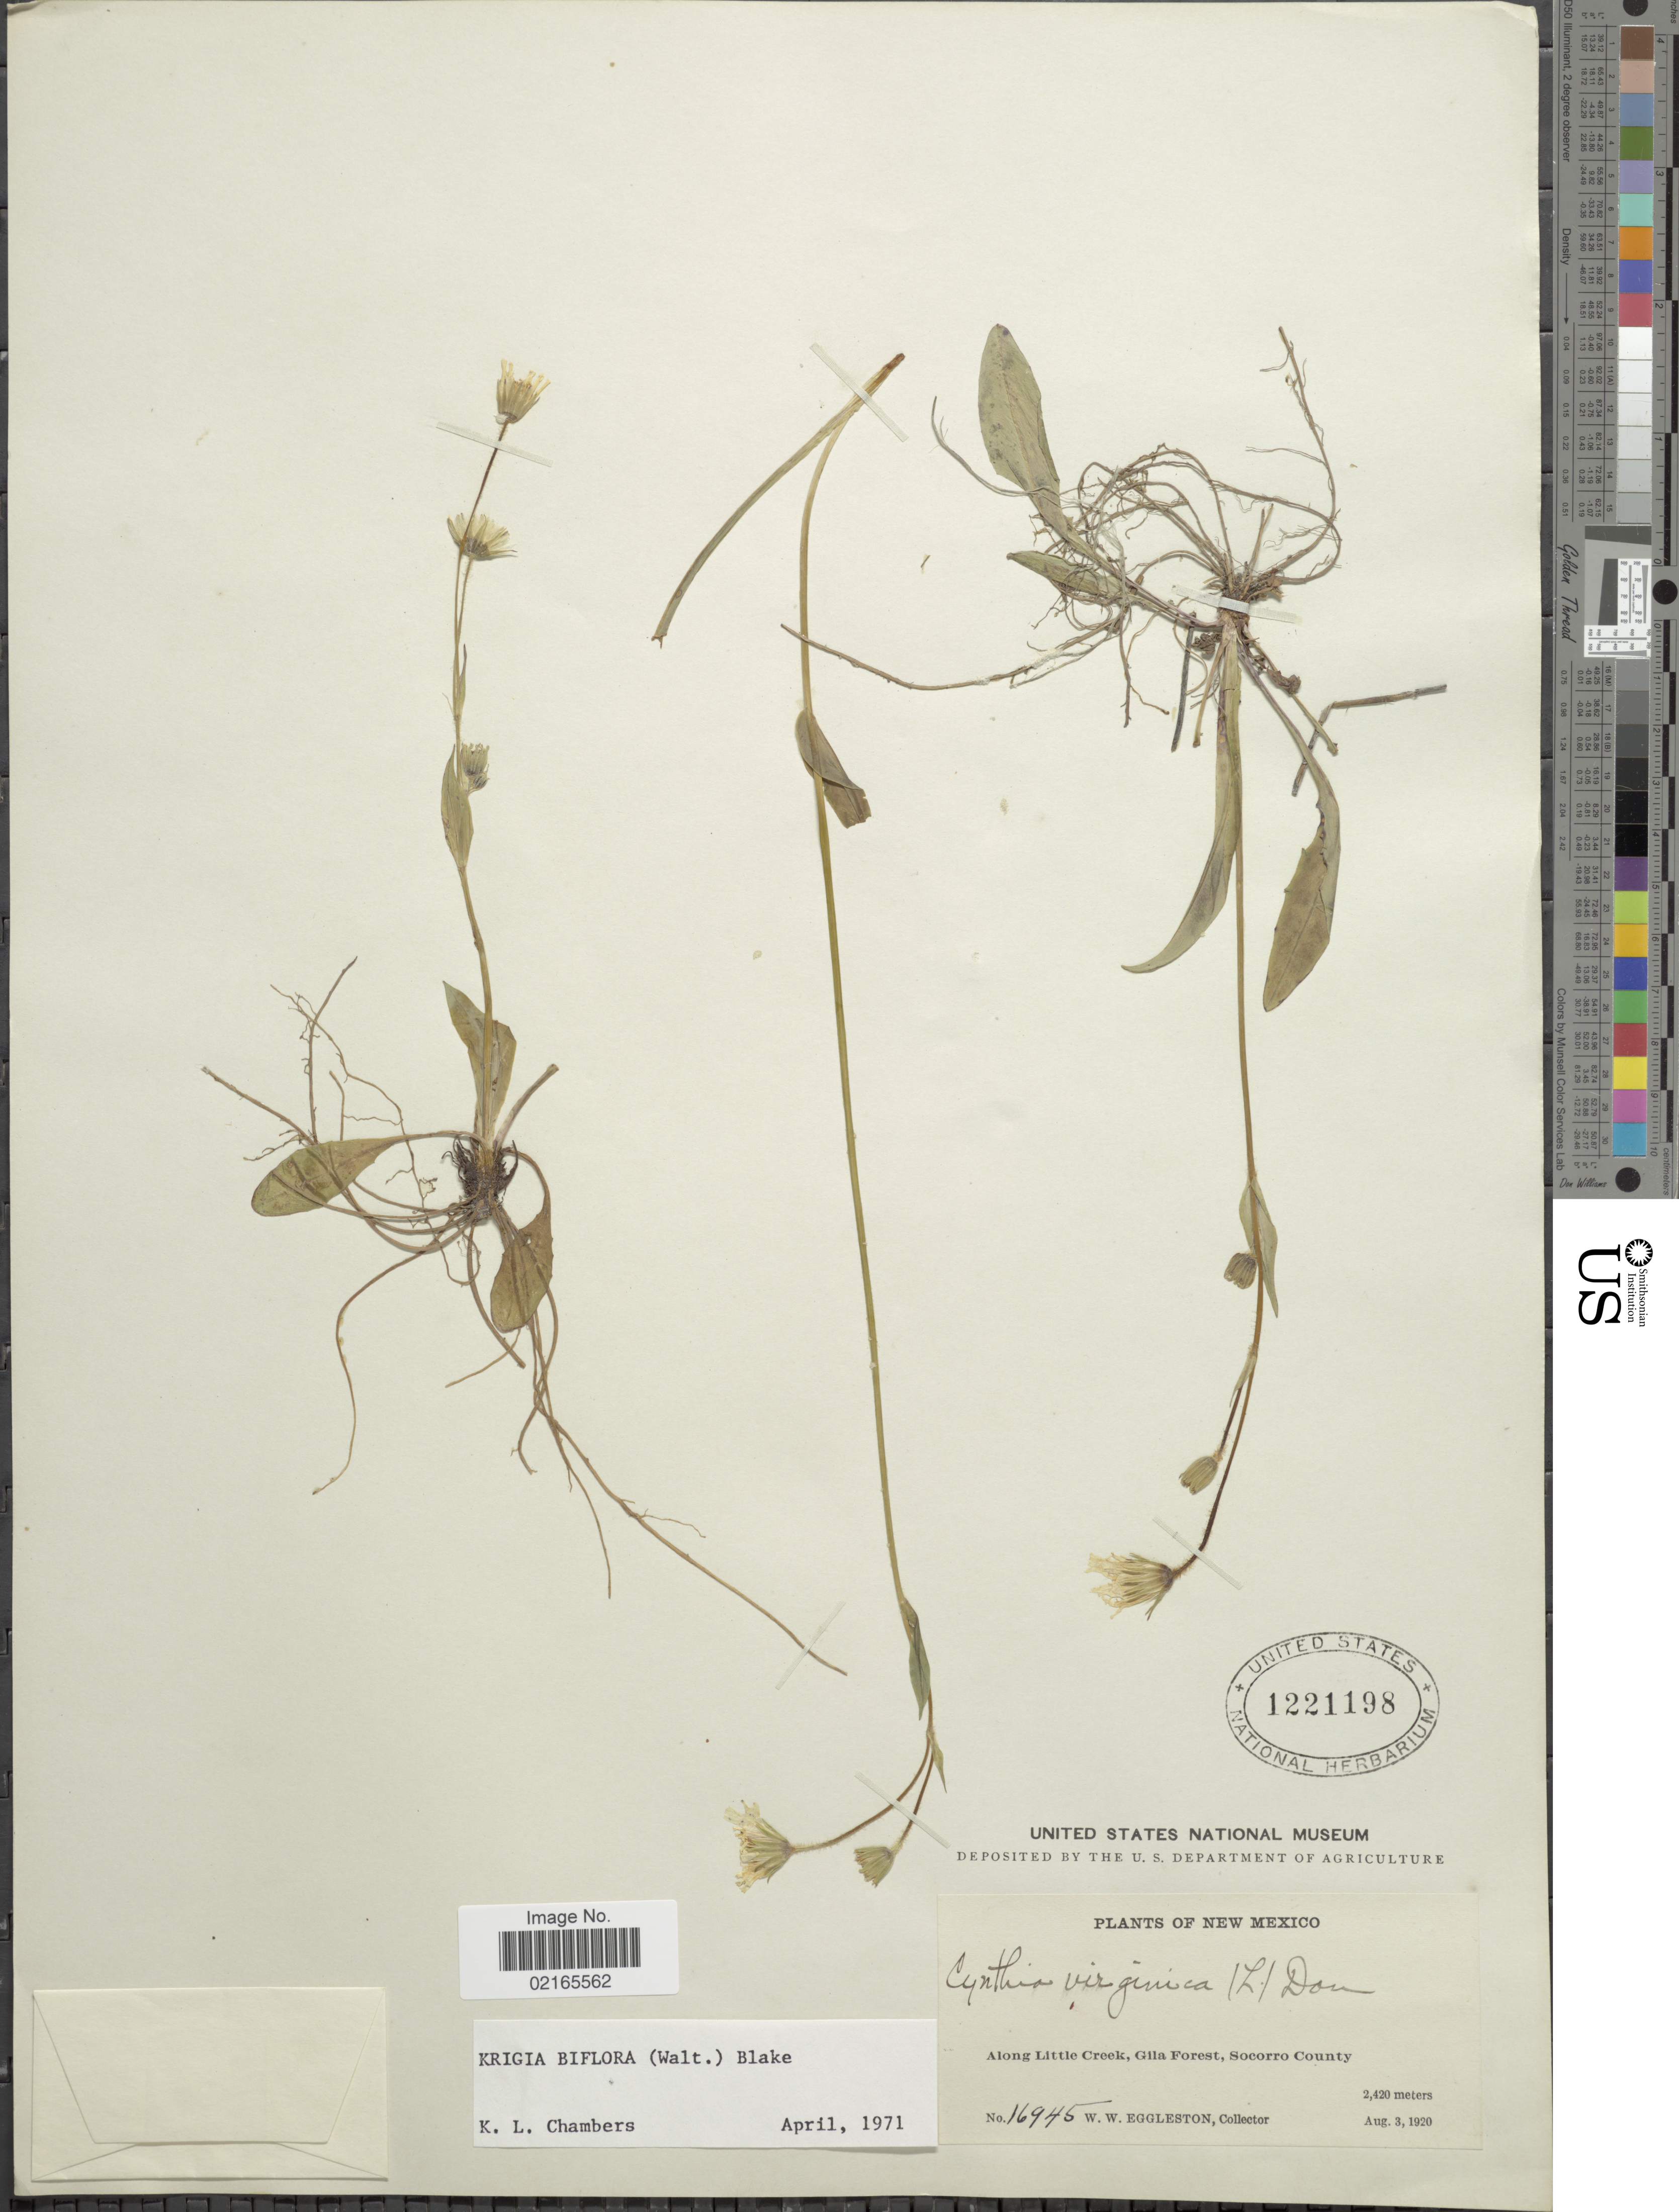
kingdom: Plantae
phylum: Tracheophyta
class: Magnoliopsida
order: Asterales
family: Asteraceae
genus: Krigia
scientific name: Krigia biflora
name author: (Walter) S.F. Blake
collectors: W. W. Eggleston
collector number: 16945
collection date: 1920-08-03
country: United States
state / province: New Mexico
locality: Along Little Creek, Gilla Forest, Socorro County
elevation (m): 2420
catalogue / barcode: US 1221198